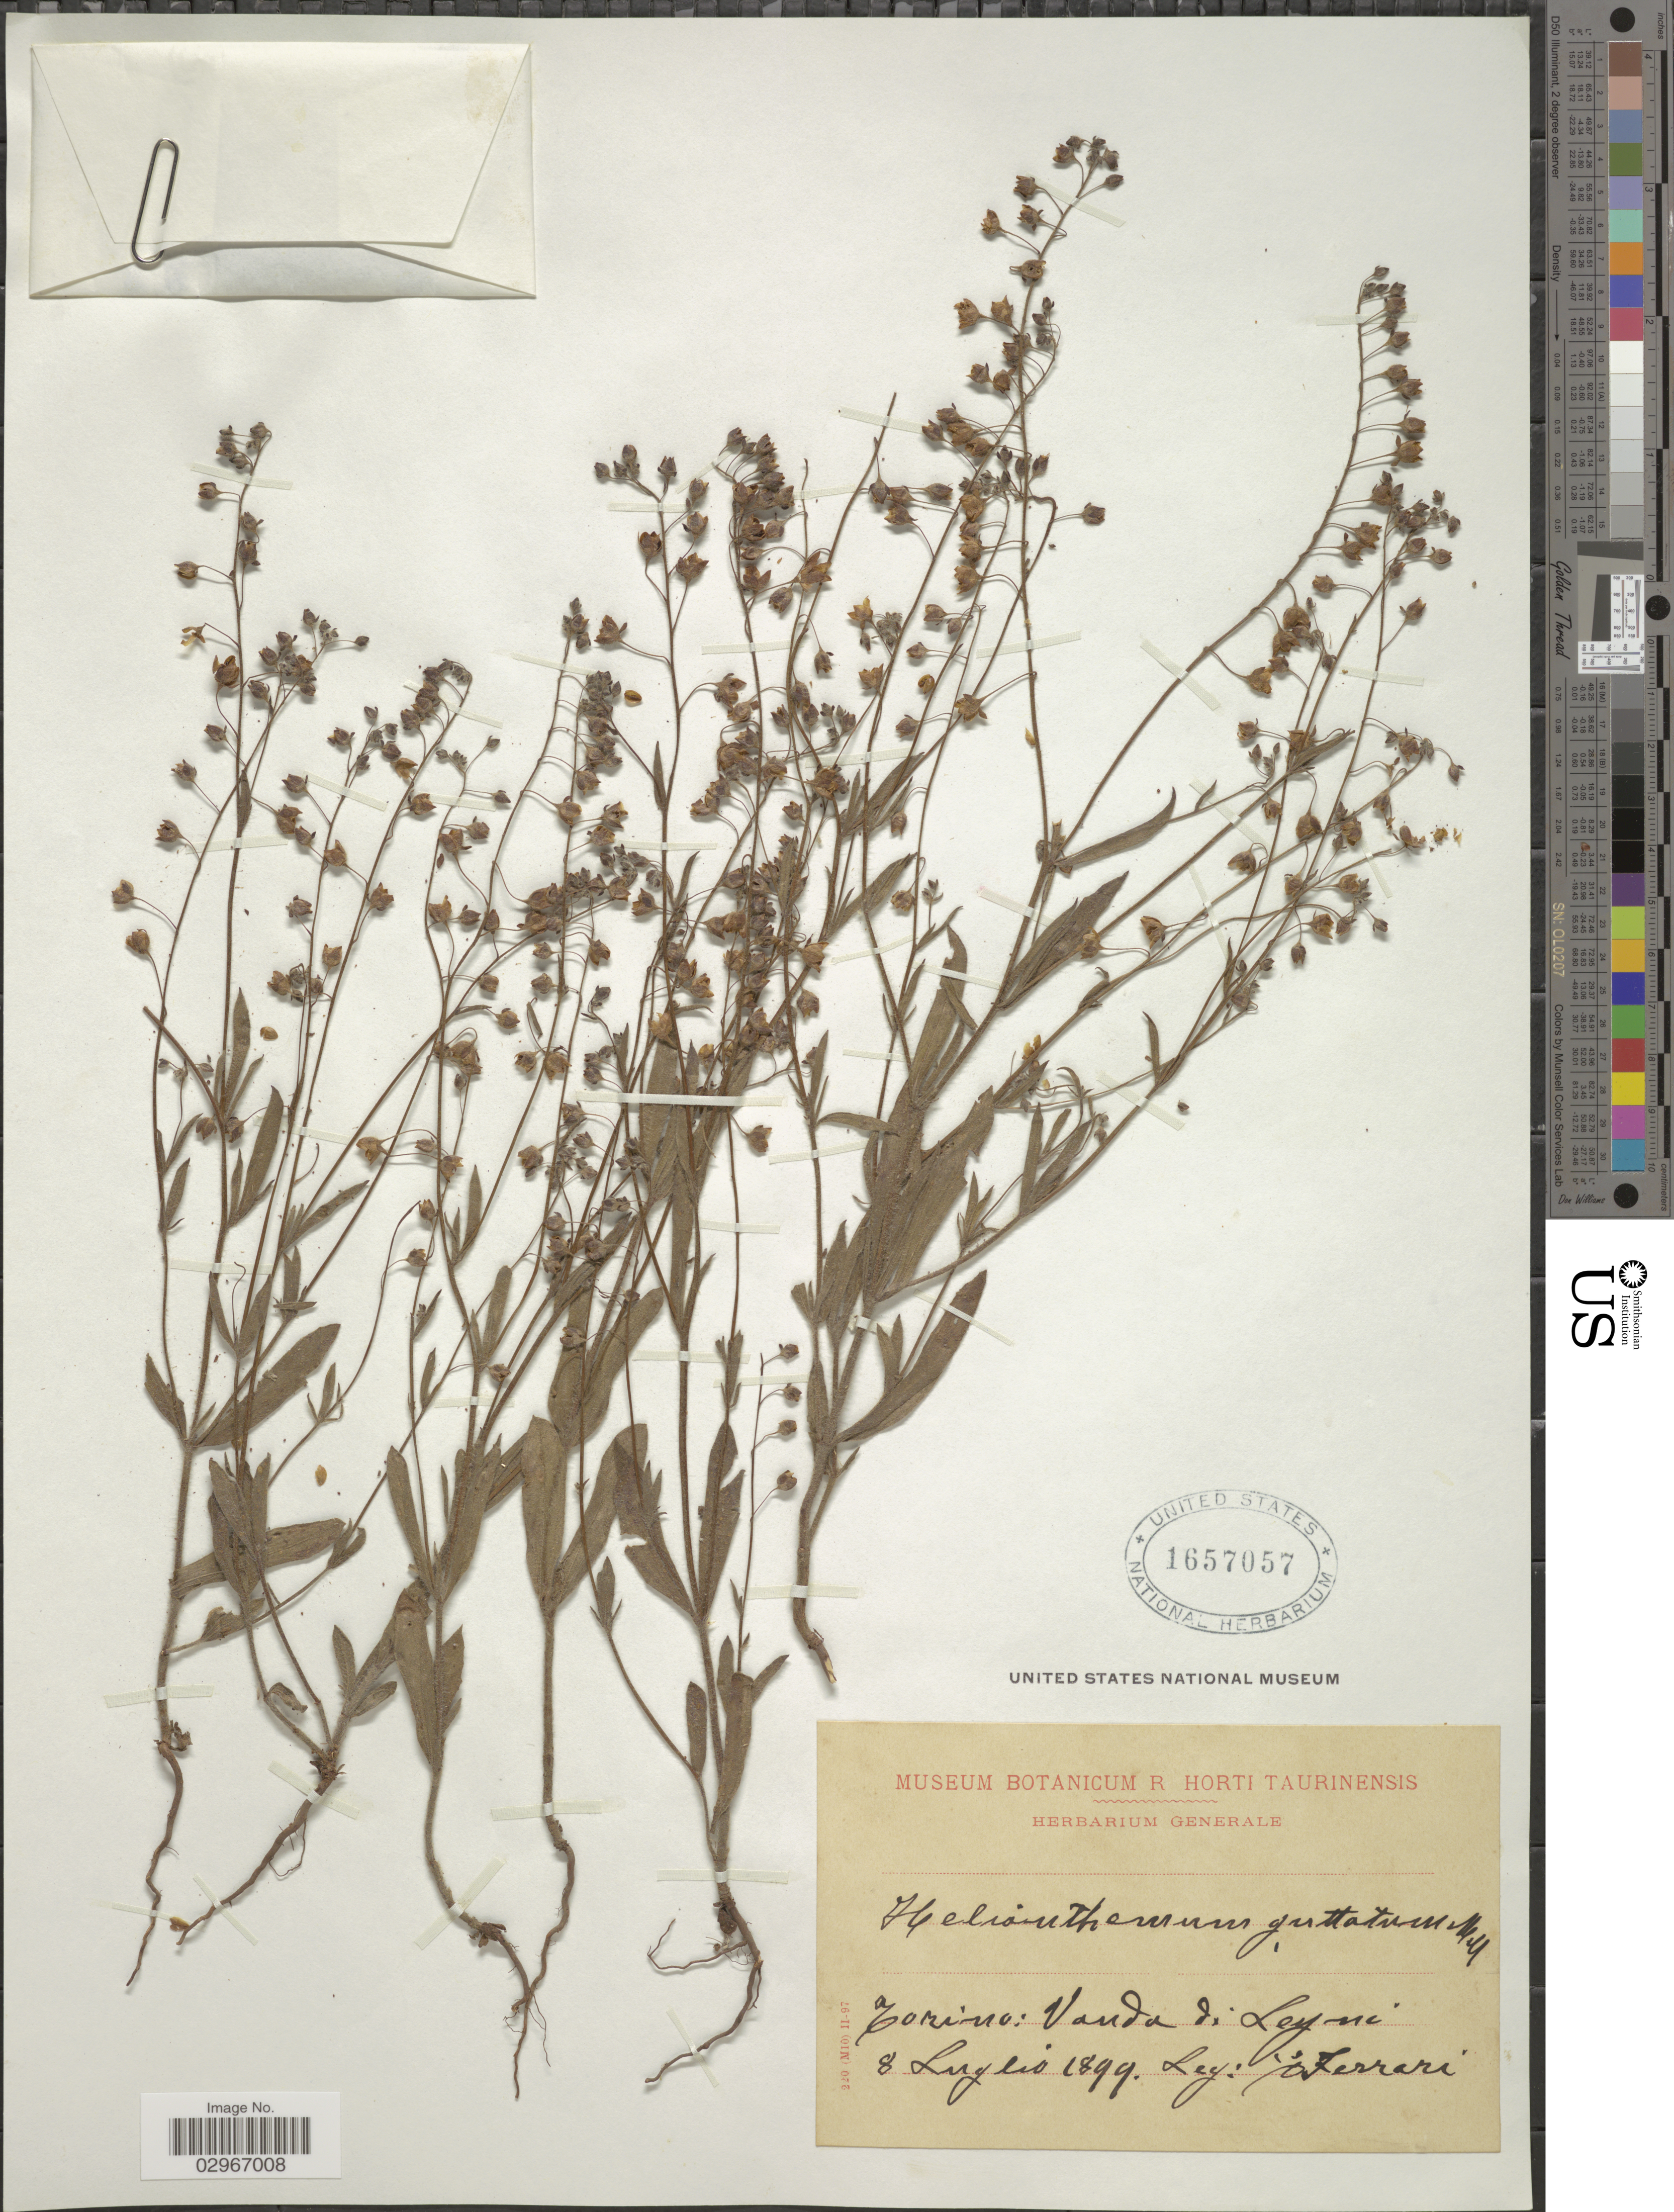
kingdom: Plantae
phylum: Tracheophyta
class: Magnoliopsida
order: Malvales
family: Cistaceae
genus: Helianthemum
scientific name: Helianthemum guttatum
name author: (L.) Mill.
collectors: Ferrari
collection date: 1899-07-08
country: Italy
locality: Torino: Vanda di Leyni.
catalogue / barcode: US 1657057